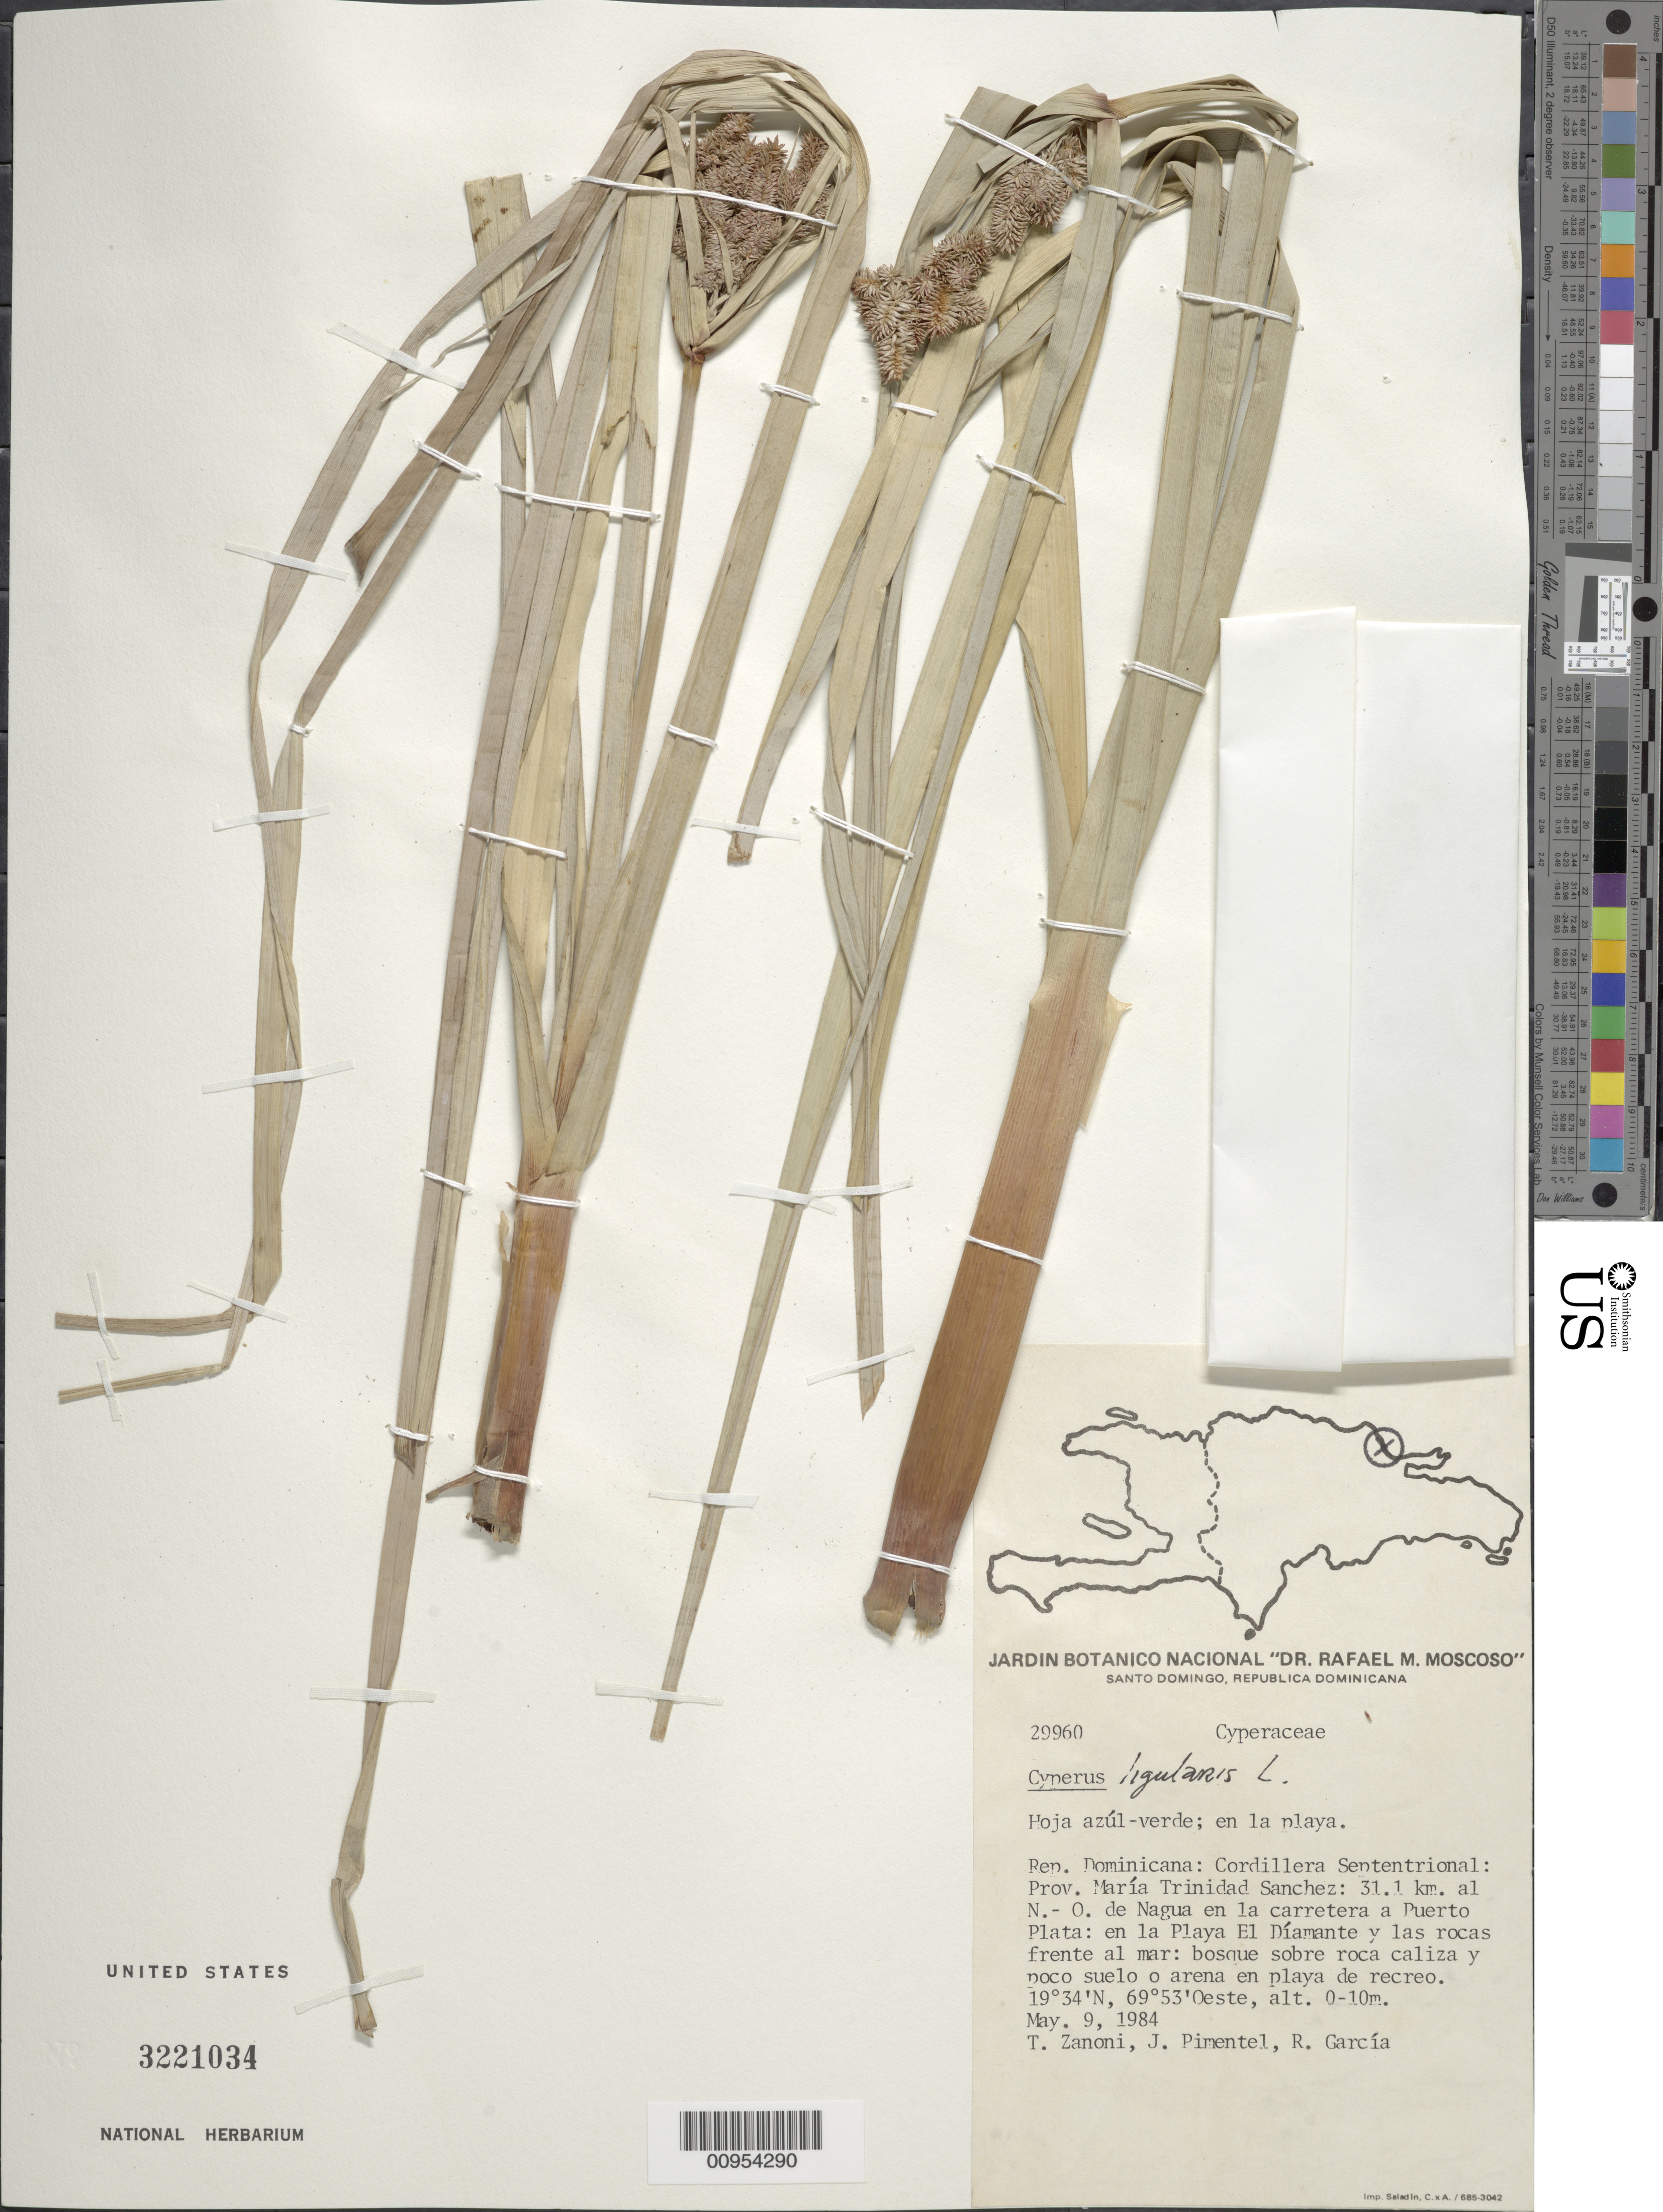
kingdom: Plantae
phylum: Tracheophyta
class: Liliopsida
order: Poales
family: Cyperaceae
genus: Cyperus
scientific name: Cyperus ligularis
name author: L.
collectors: T. A. Zanoni, J. Pimentel & R. G. García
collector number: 29960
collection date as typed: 09 May 1984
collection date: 1984-05-09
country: Dominican Republic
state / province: María Trinidad Sanchez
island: Hispaniola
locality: Cordillera Septentrional, 31.1 km al N.-O. de Nagua en la carretera a Puerto Plata; en la Playa El Díamante y las rocas frente al mar; bosque sobre roca caliza y poco suelo o arena en playa de recreo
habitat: En la playa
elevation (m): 0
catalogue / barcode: US 3221034